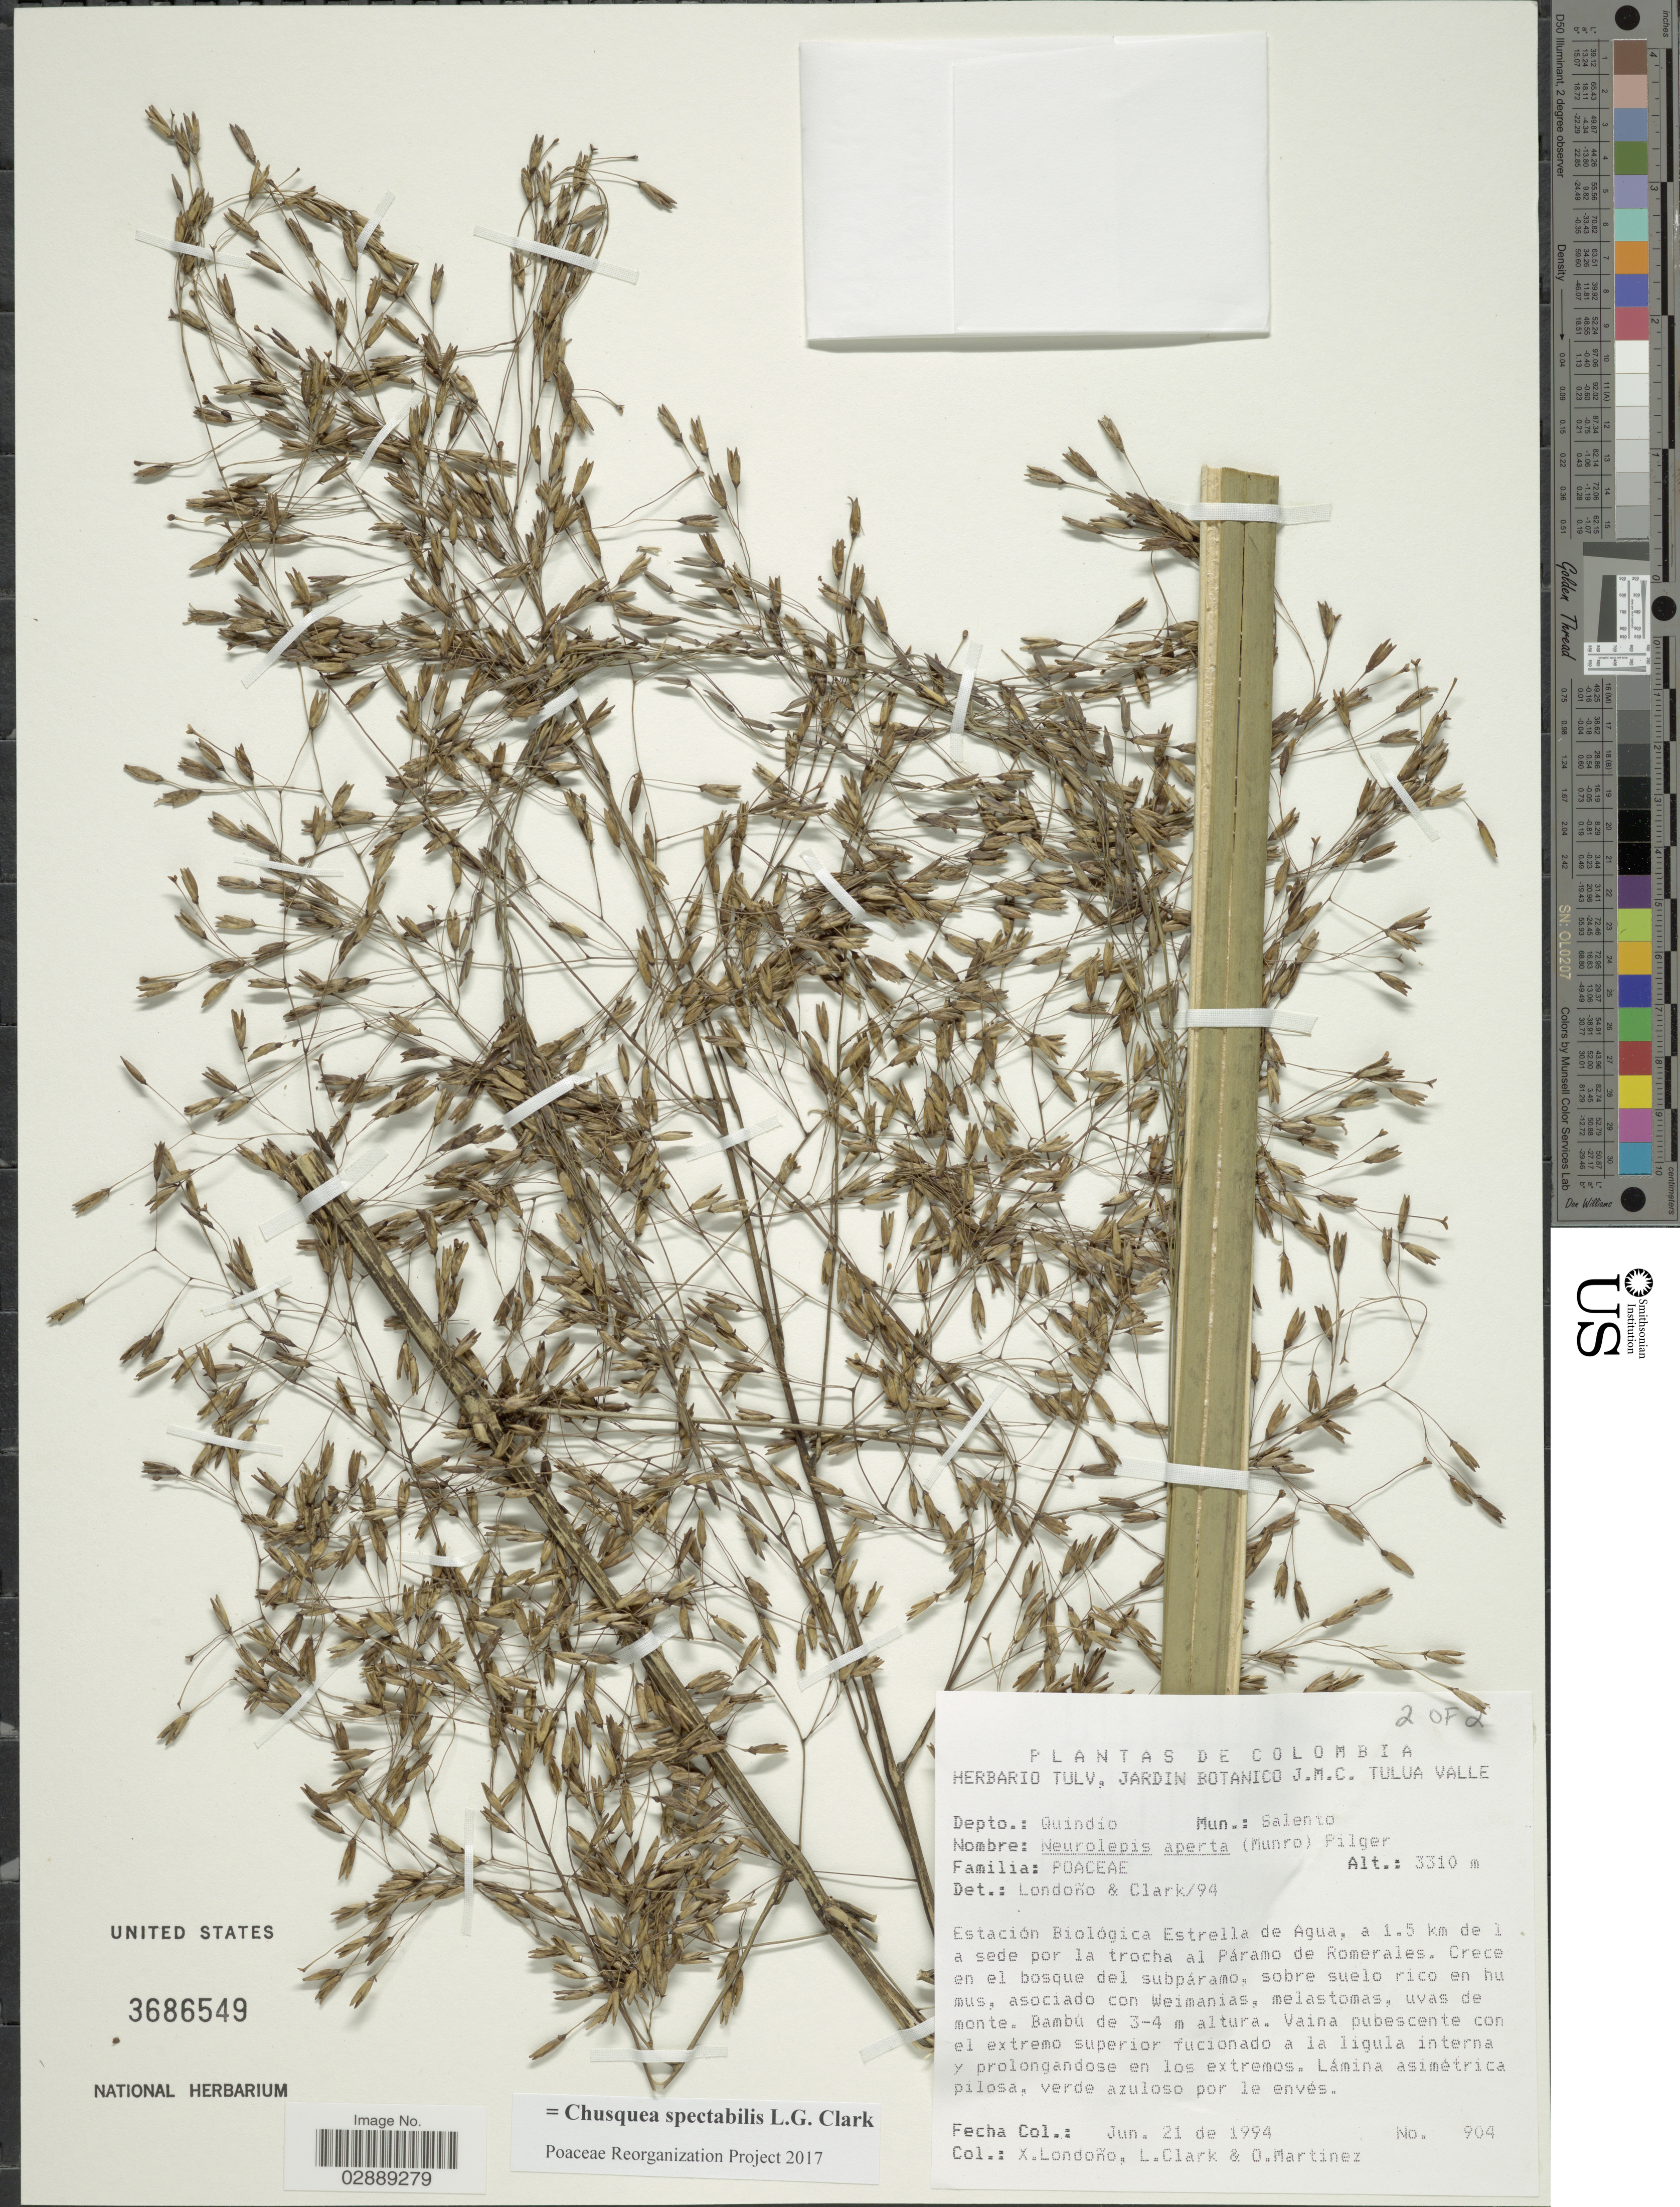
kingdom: Plantae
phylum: Tracheophyta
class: Liliopsida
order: Poales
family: Poaceae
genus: Chusquea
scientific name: Chusquea spectabilis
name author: L.G. Clark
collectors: X. Londoño, L. Clark & O. Martínez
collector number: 904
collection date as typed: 21 Jun 1994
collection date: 1994-06-21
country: Colombia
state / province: Quindío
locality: Mun. Salento. Estancion Biologica Estrella de Agua, a 1.5 km de Ia sede por la trocha al Paramo de Romerales.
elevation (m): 3310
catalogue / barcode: US 3686549